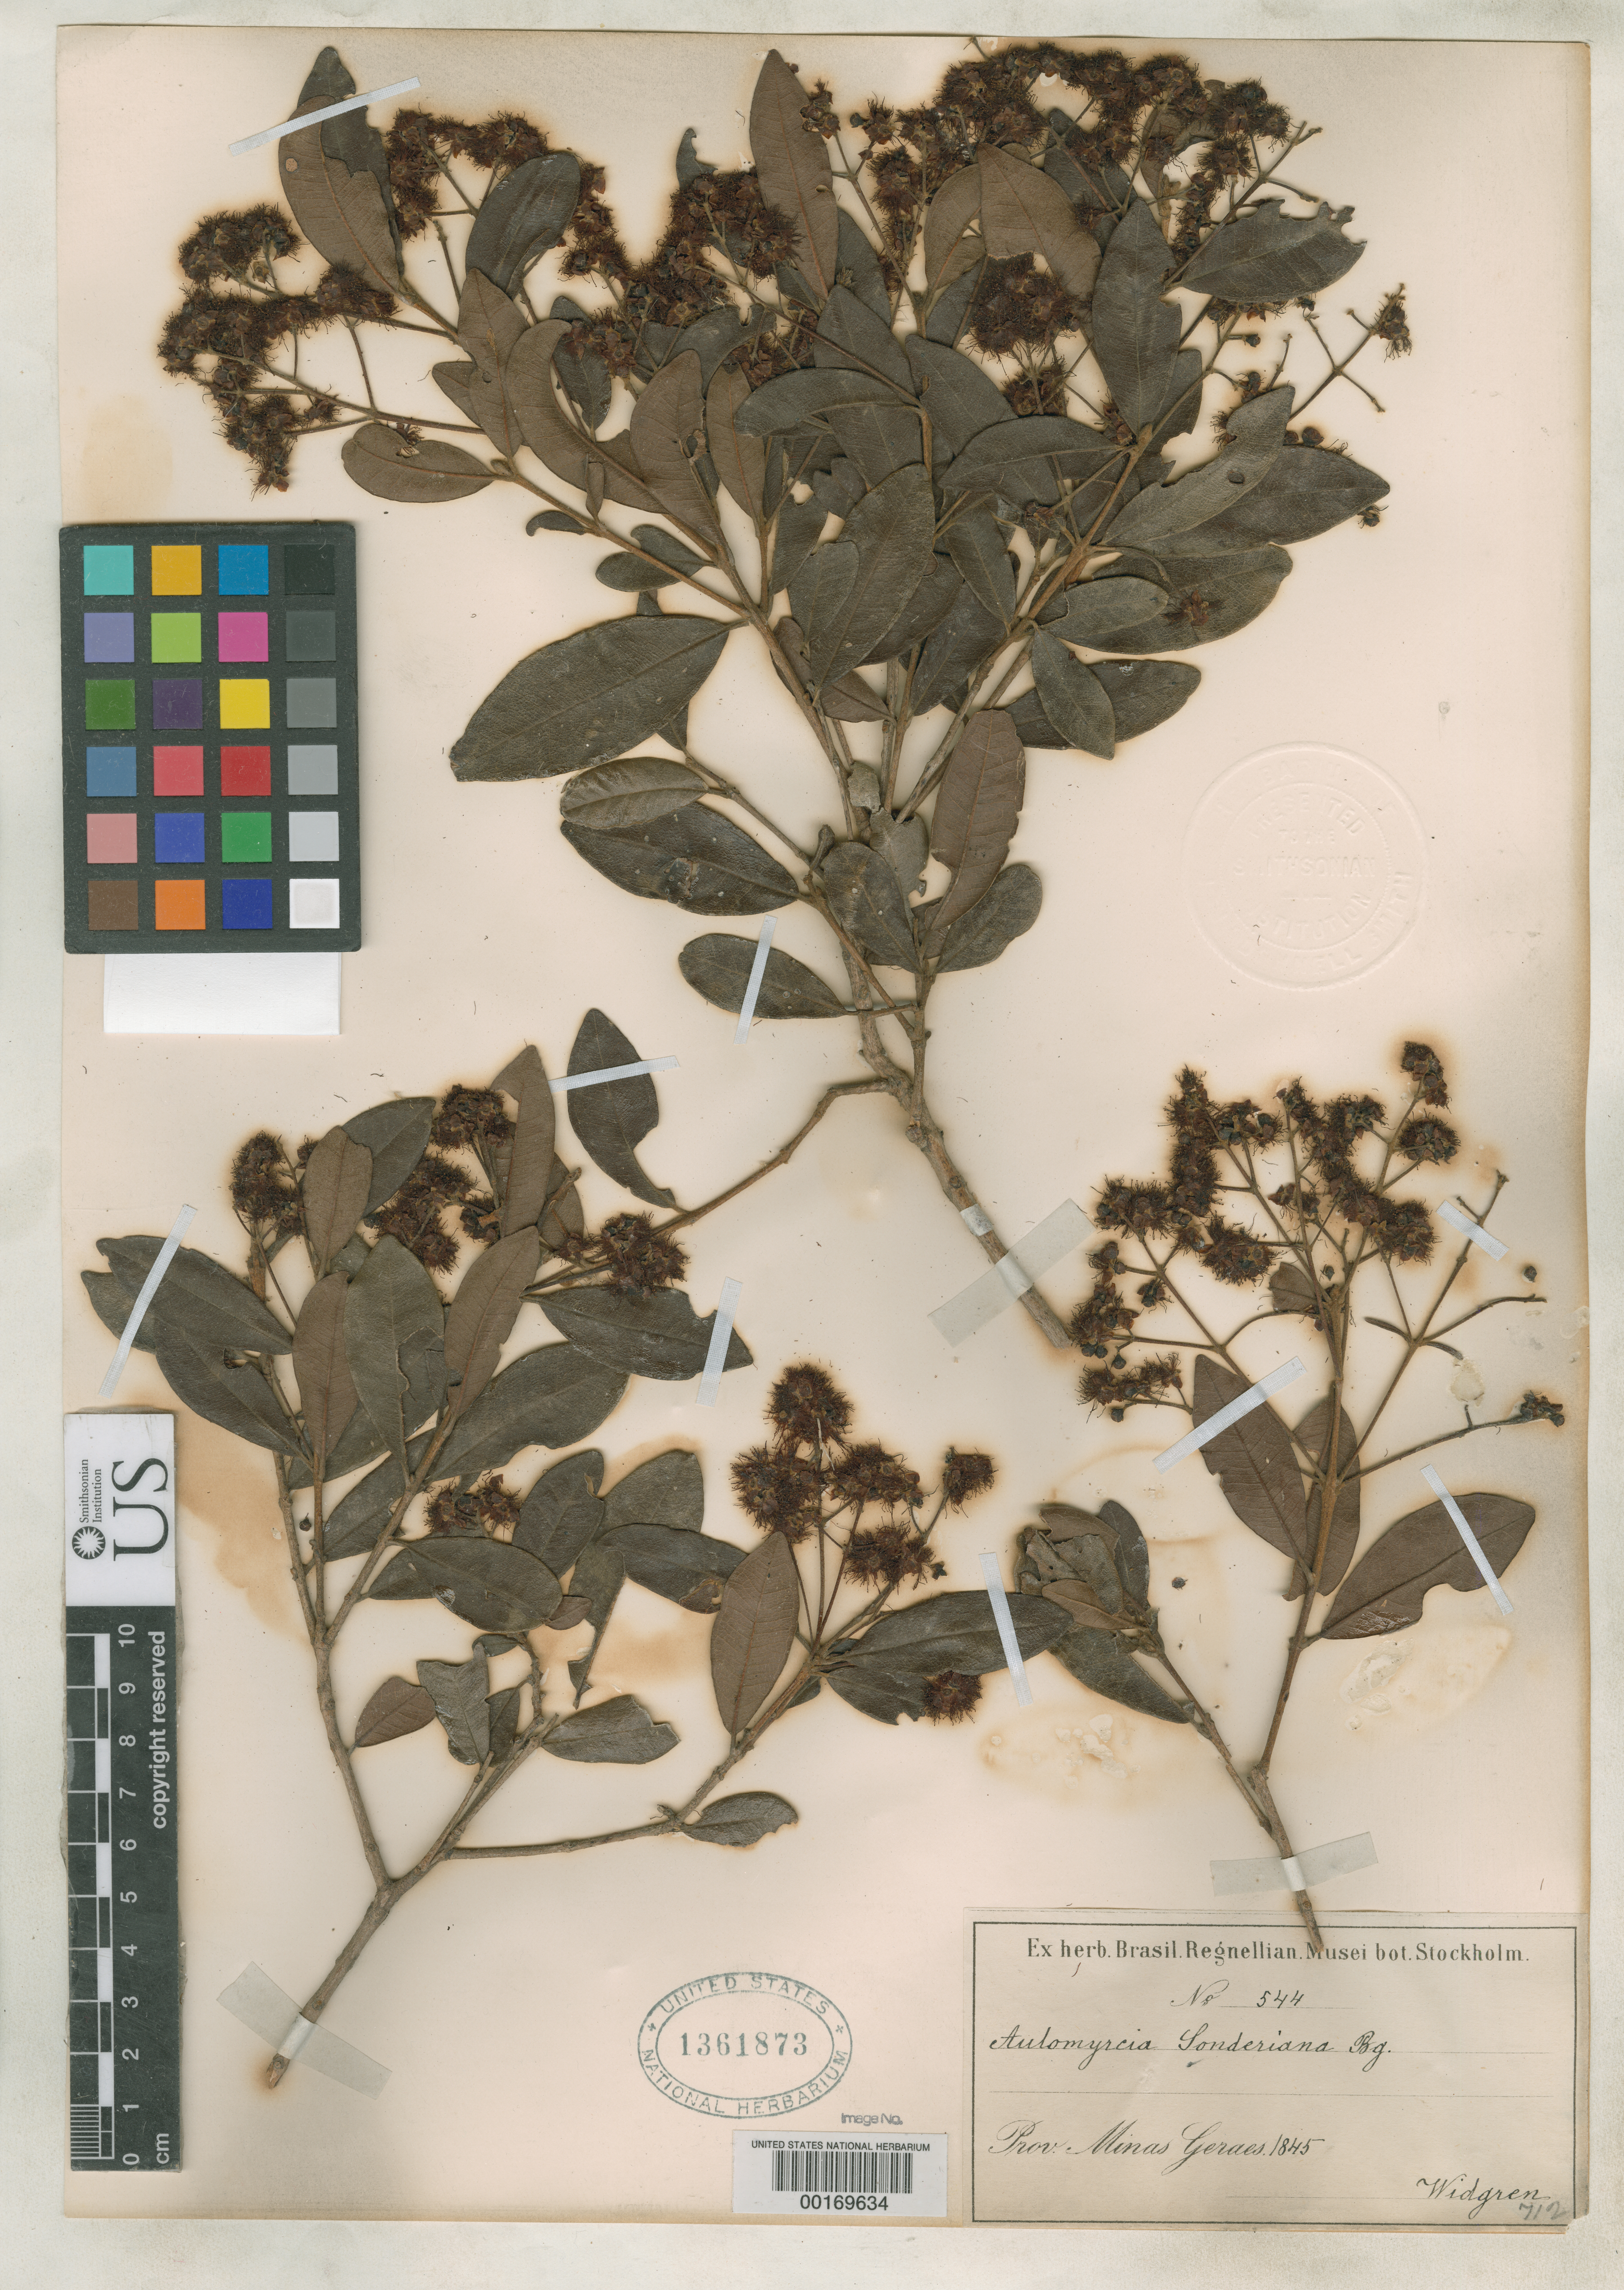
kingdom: Plantae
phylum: Tracheophyta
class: Magnoliopsida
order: Myrtales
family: Myrtaceae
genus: Aulomyrcia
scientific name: Aulomyrcia sonderiana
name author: O. Berg in Mart.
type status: Isosyntype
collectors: J. Widgren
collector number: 544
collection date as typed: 1845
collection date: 1845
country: Brazil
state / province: Minas Gerais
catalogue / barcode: US 1361873